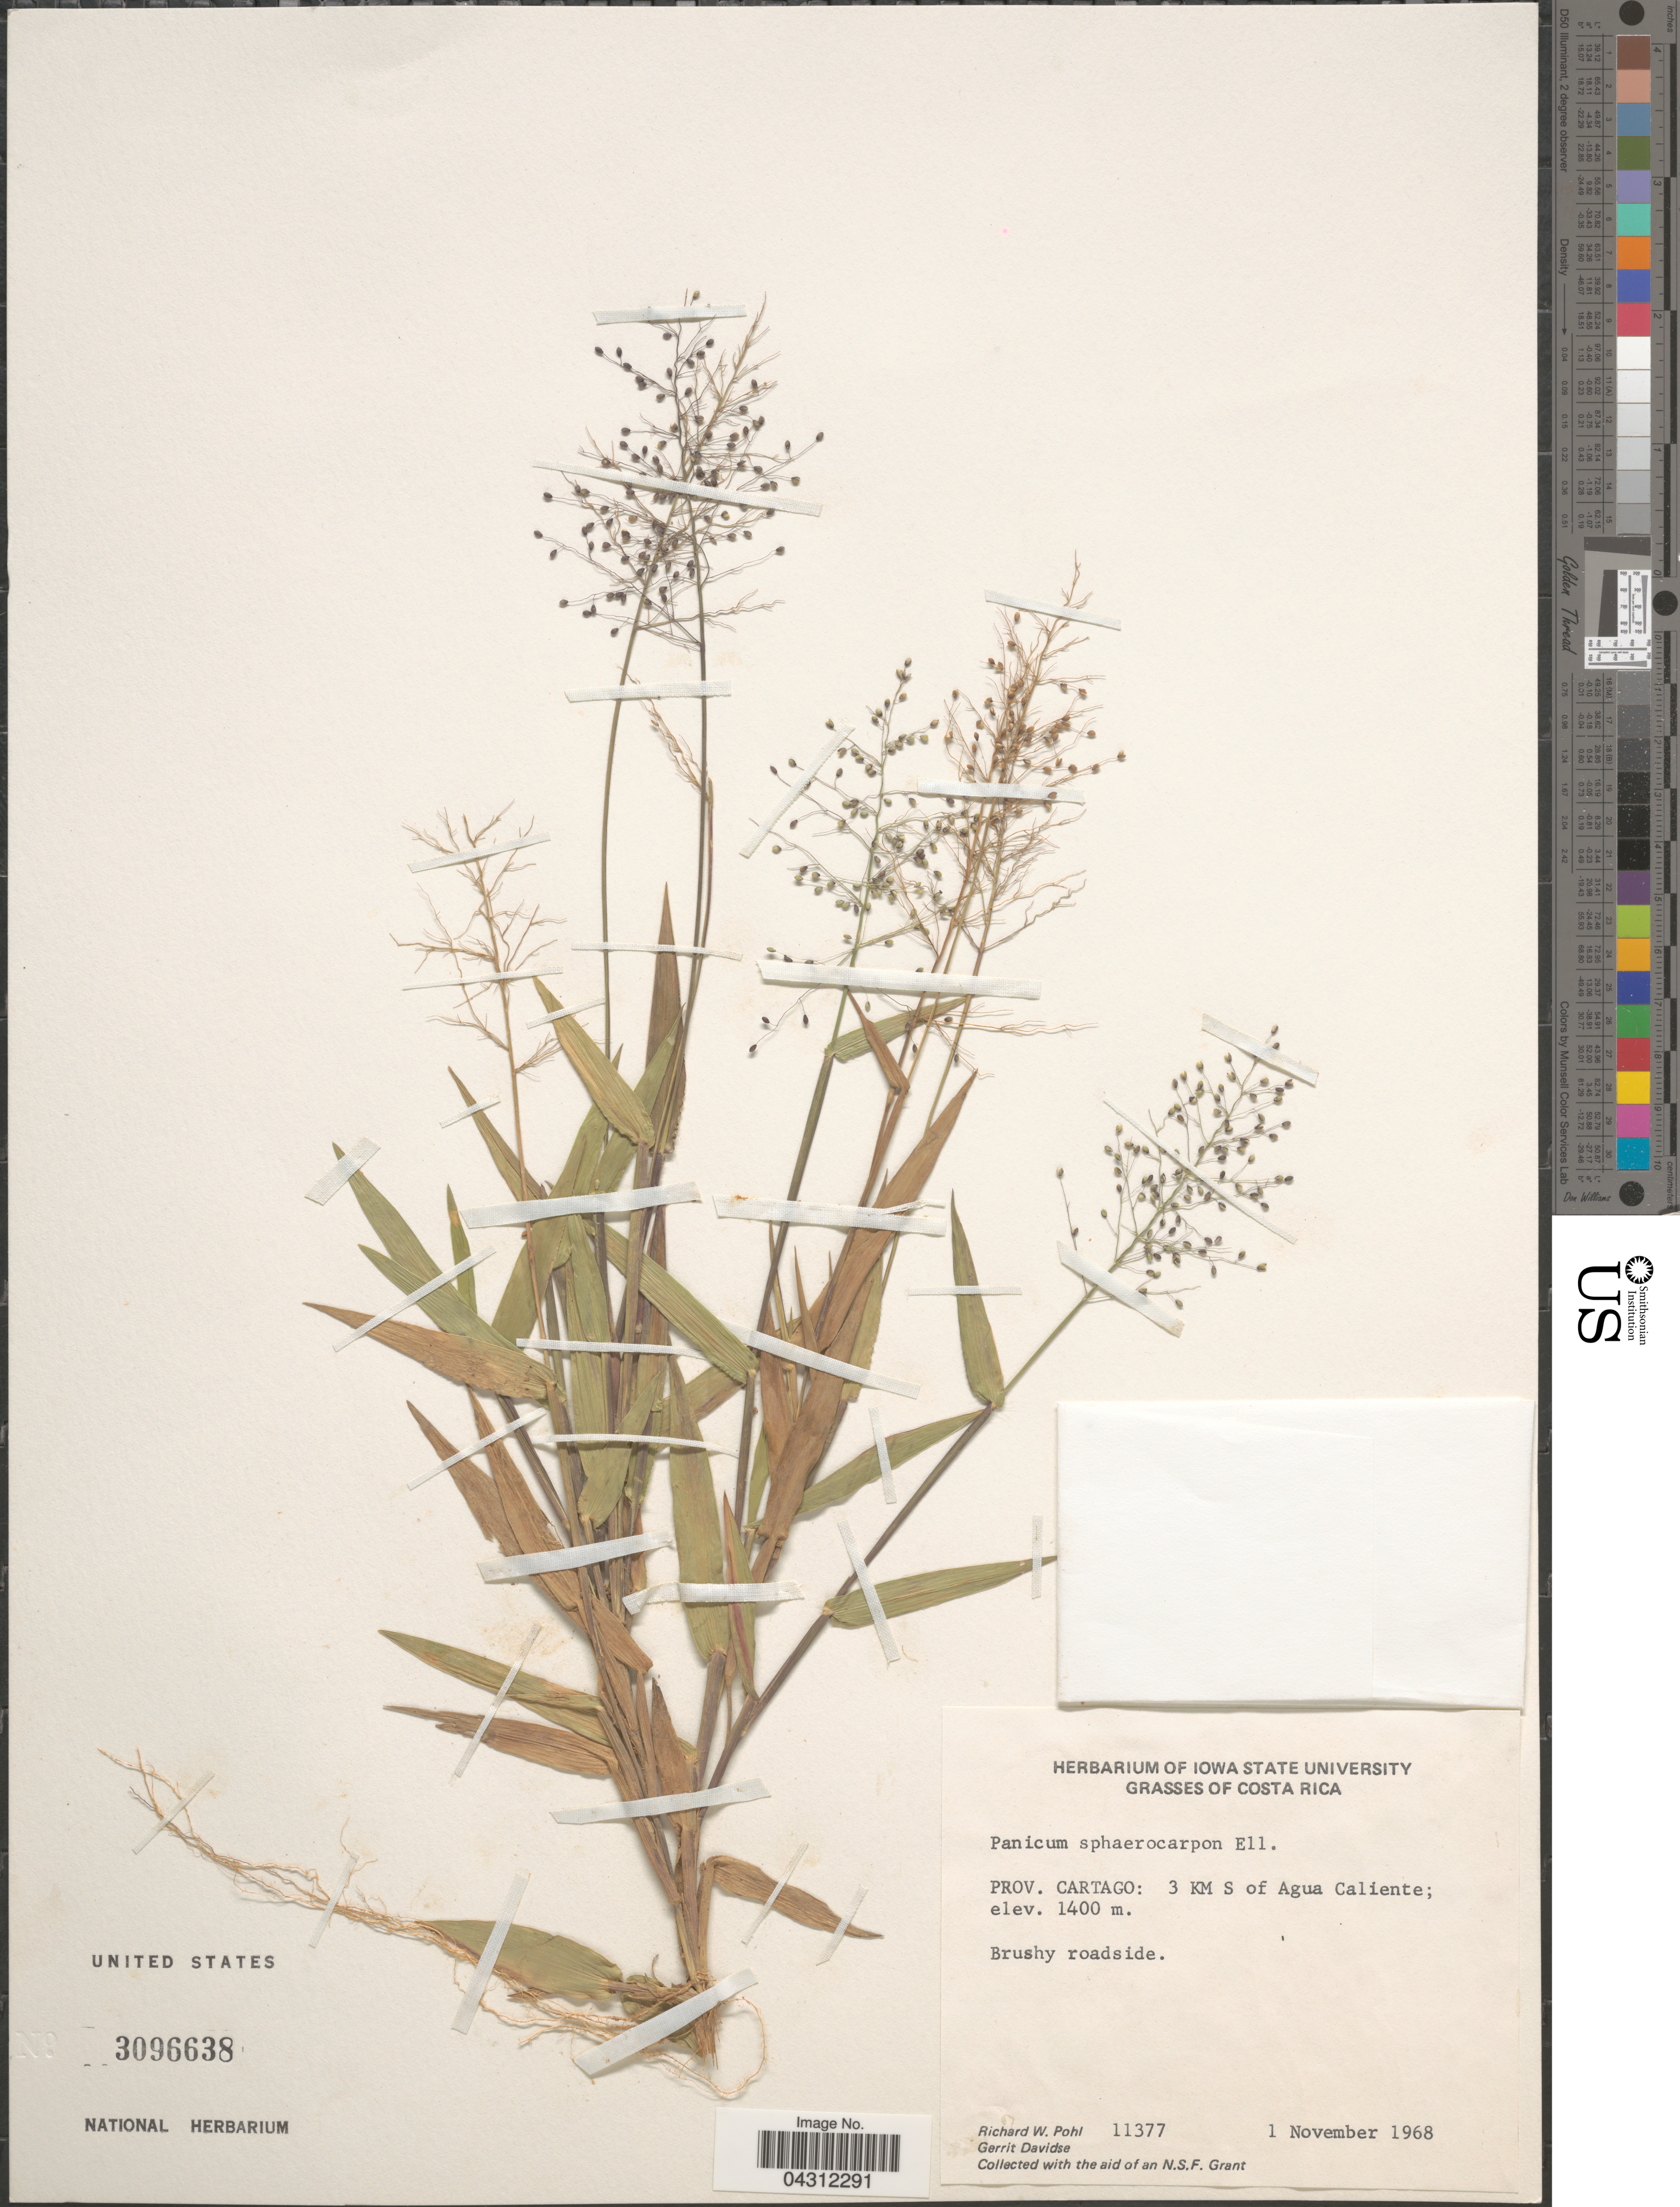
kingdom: Plantae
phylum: Tracheophyta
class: Liliopsida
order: Poales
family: Poaceae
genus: Dichanthelium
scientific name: Dichanthelium sphaerocarpon var. sphaerocarpon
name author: (Elliott) Gould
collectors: R. W. Pohl & G. Davidse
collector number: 11377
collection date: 1968-11-01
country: Costa Rica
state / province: Cartago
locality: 3 KM S of Agua Caliente.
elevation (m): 1400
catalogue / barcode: US 3096638